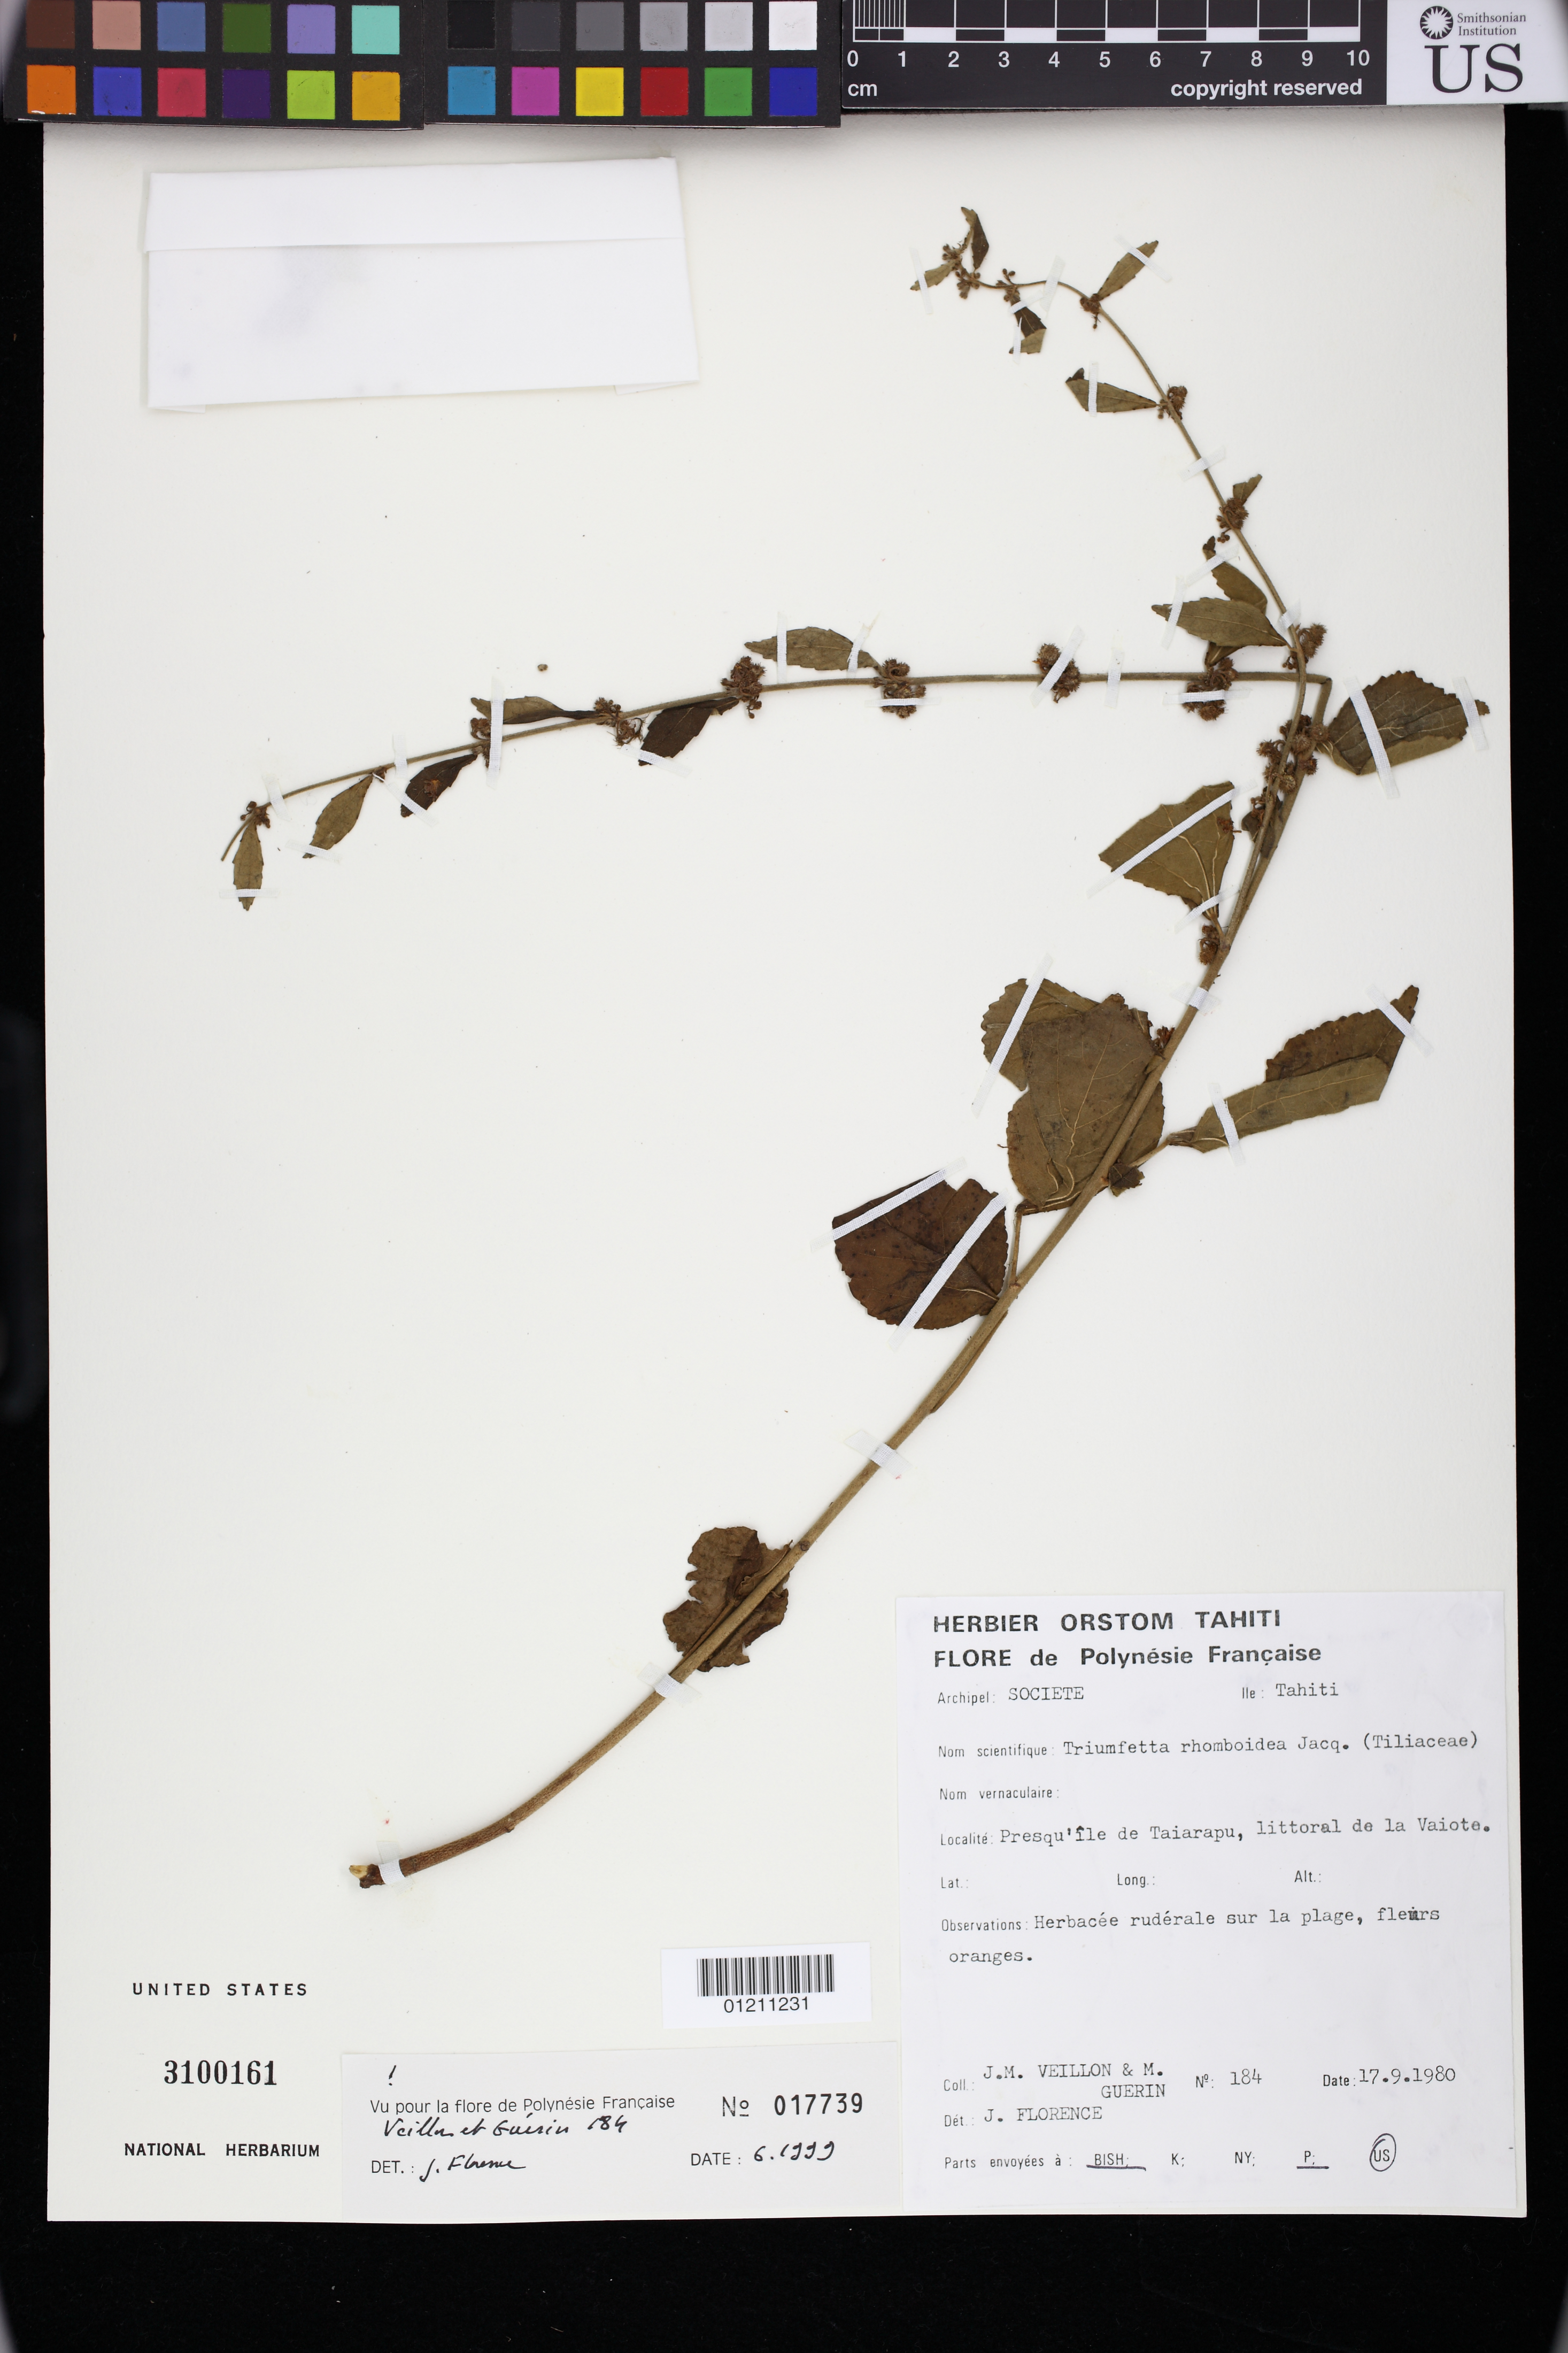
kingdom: Plantae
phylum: Tracheophyta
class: Magnoliopsida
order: Malvales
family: Malvaceae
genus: Triumfetta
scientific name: Triumfetta rhomboidea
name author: Jacq.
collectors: J. Veillon & M. Guerin-Bouhaben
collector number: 184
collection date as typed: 17 Sep 1980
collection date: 1980-09-17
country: French Polynesia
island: Tahiti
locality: Archipel: Societe, Ile: Tahiti. Localité: Presqu'île de Taiarapu, littoral de la Vaiote..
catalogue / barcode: US 3100161